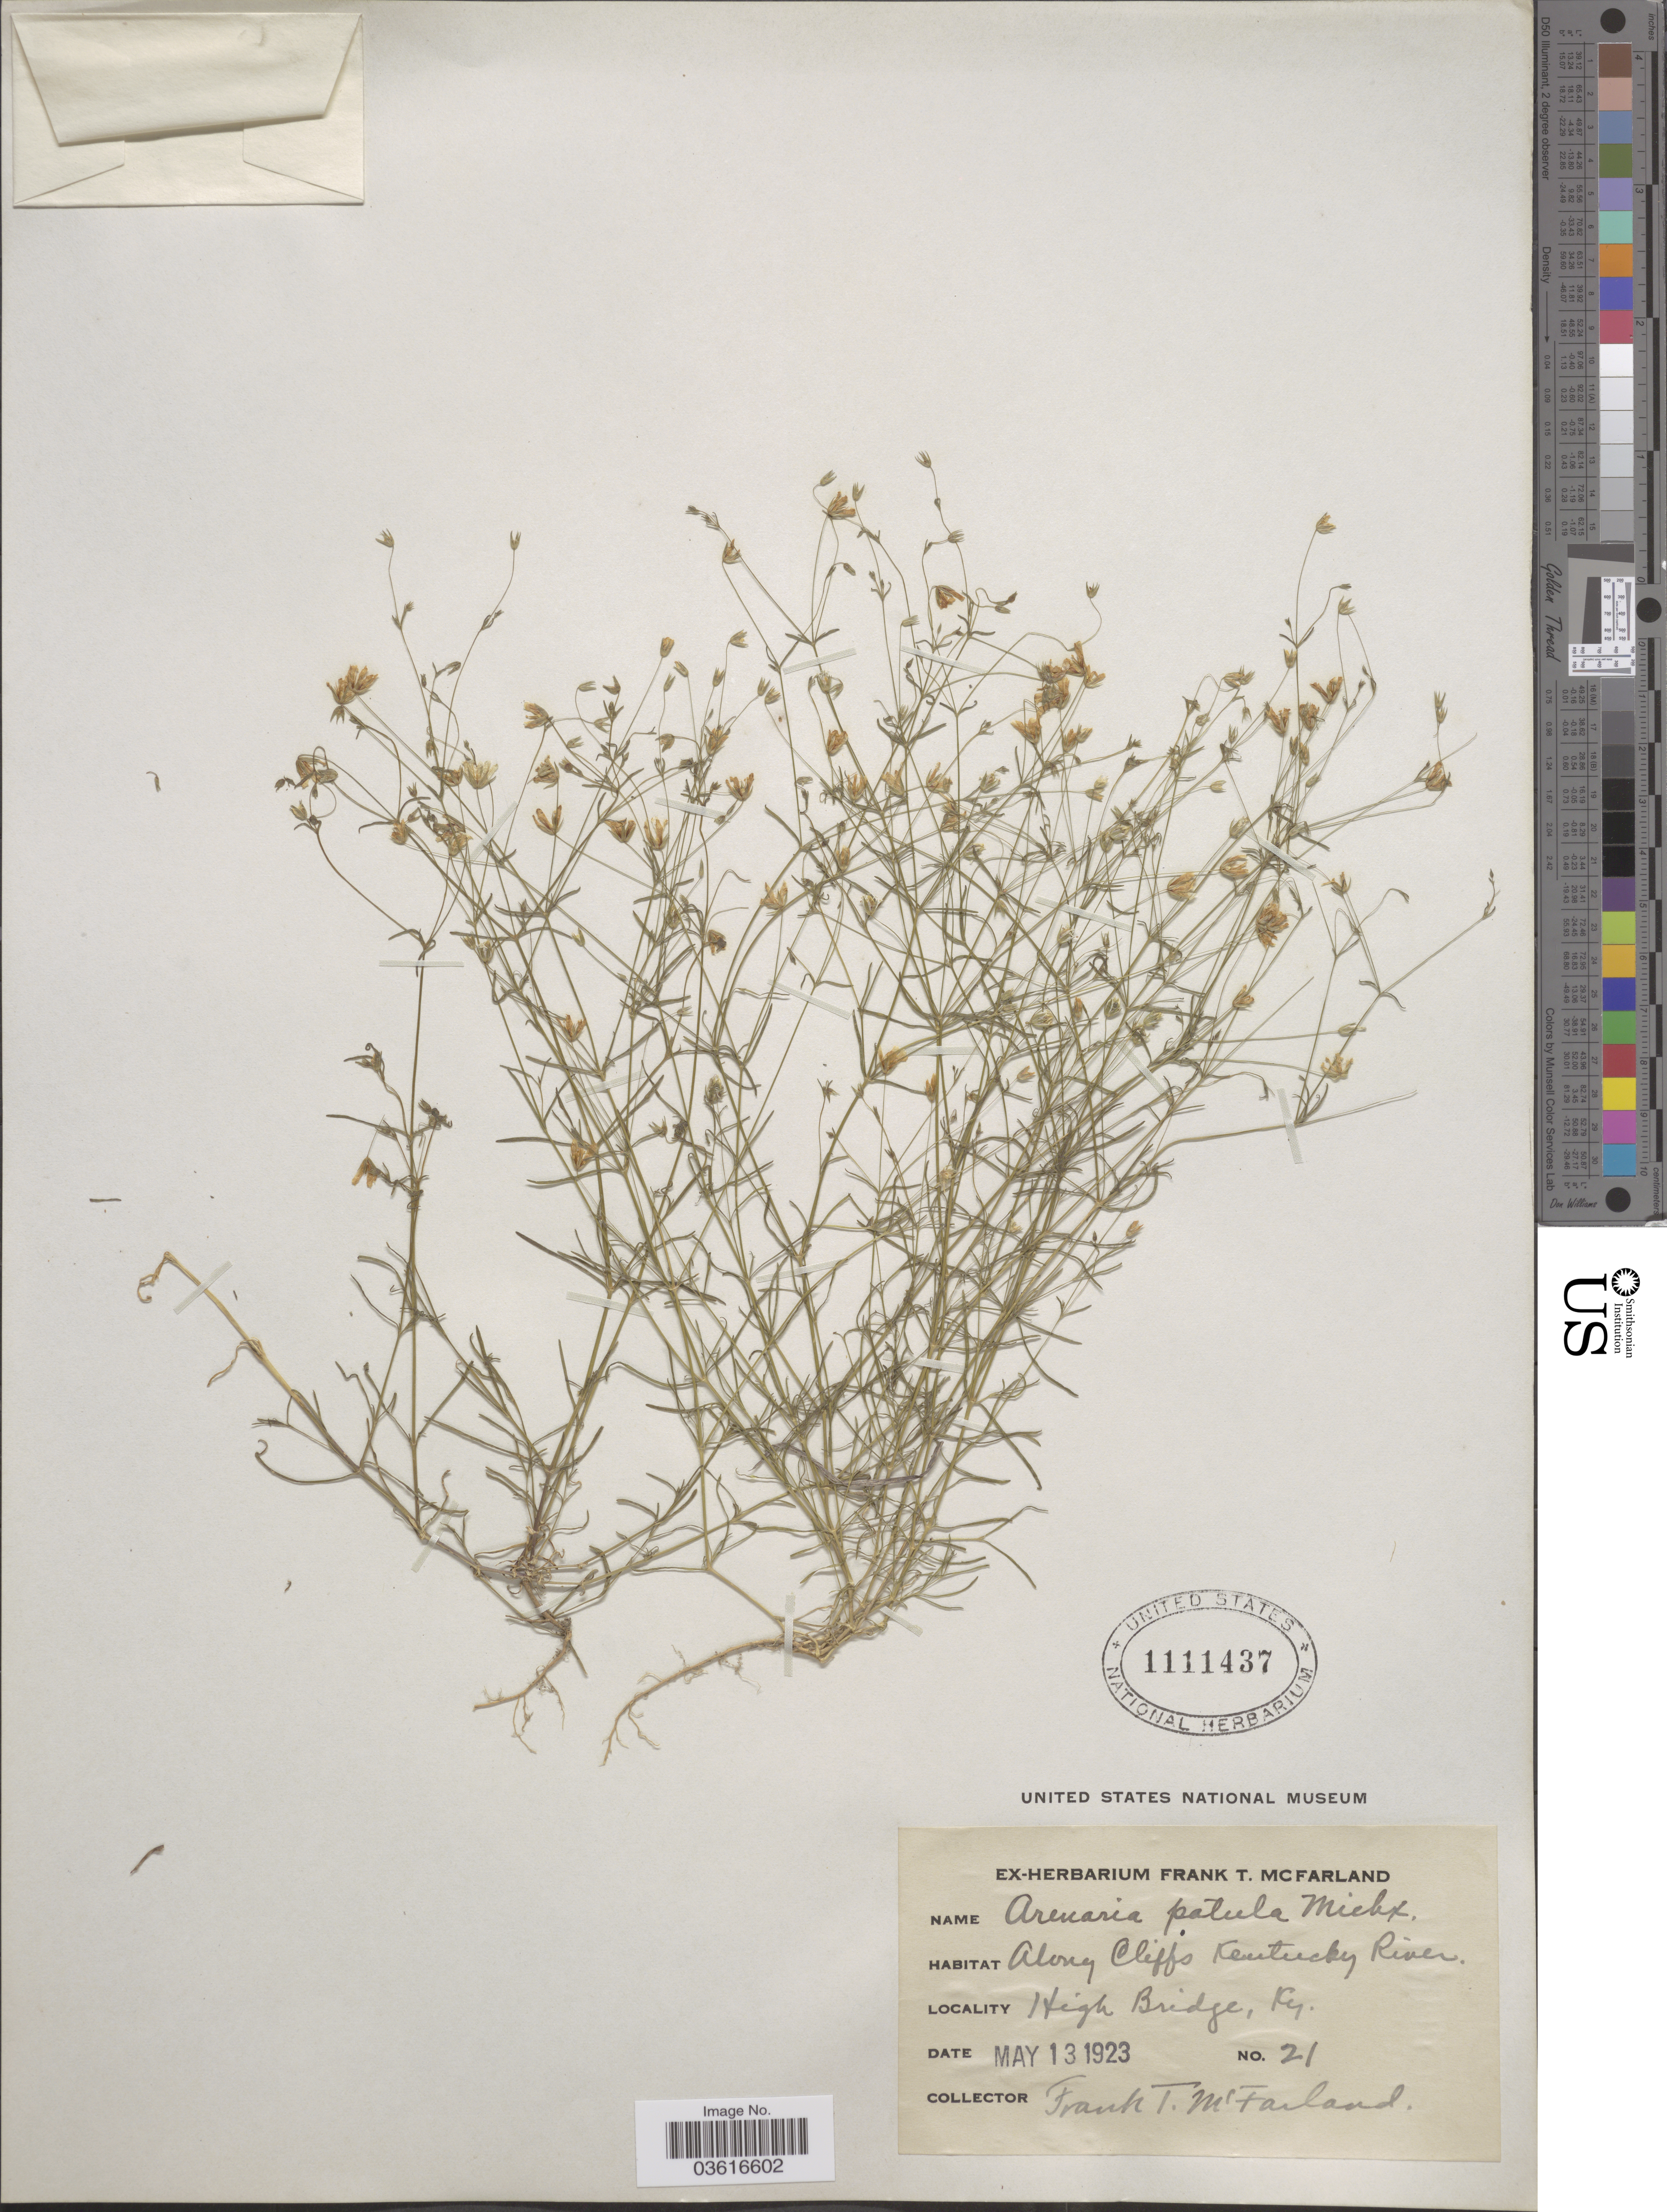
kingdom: Plantae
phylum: Tracheophyta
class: Magnoliopsida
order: Caryophyllales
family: Caryophyllaceae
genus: Minuartia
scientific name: Minuartia patula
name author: (Michx.) Mattf.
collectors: F. McFarland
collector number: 21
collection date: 1923-05-13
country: United States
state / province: Kentucky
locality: Along Cliffs Kentucky River. High Bridge.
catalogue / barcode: US 1111437